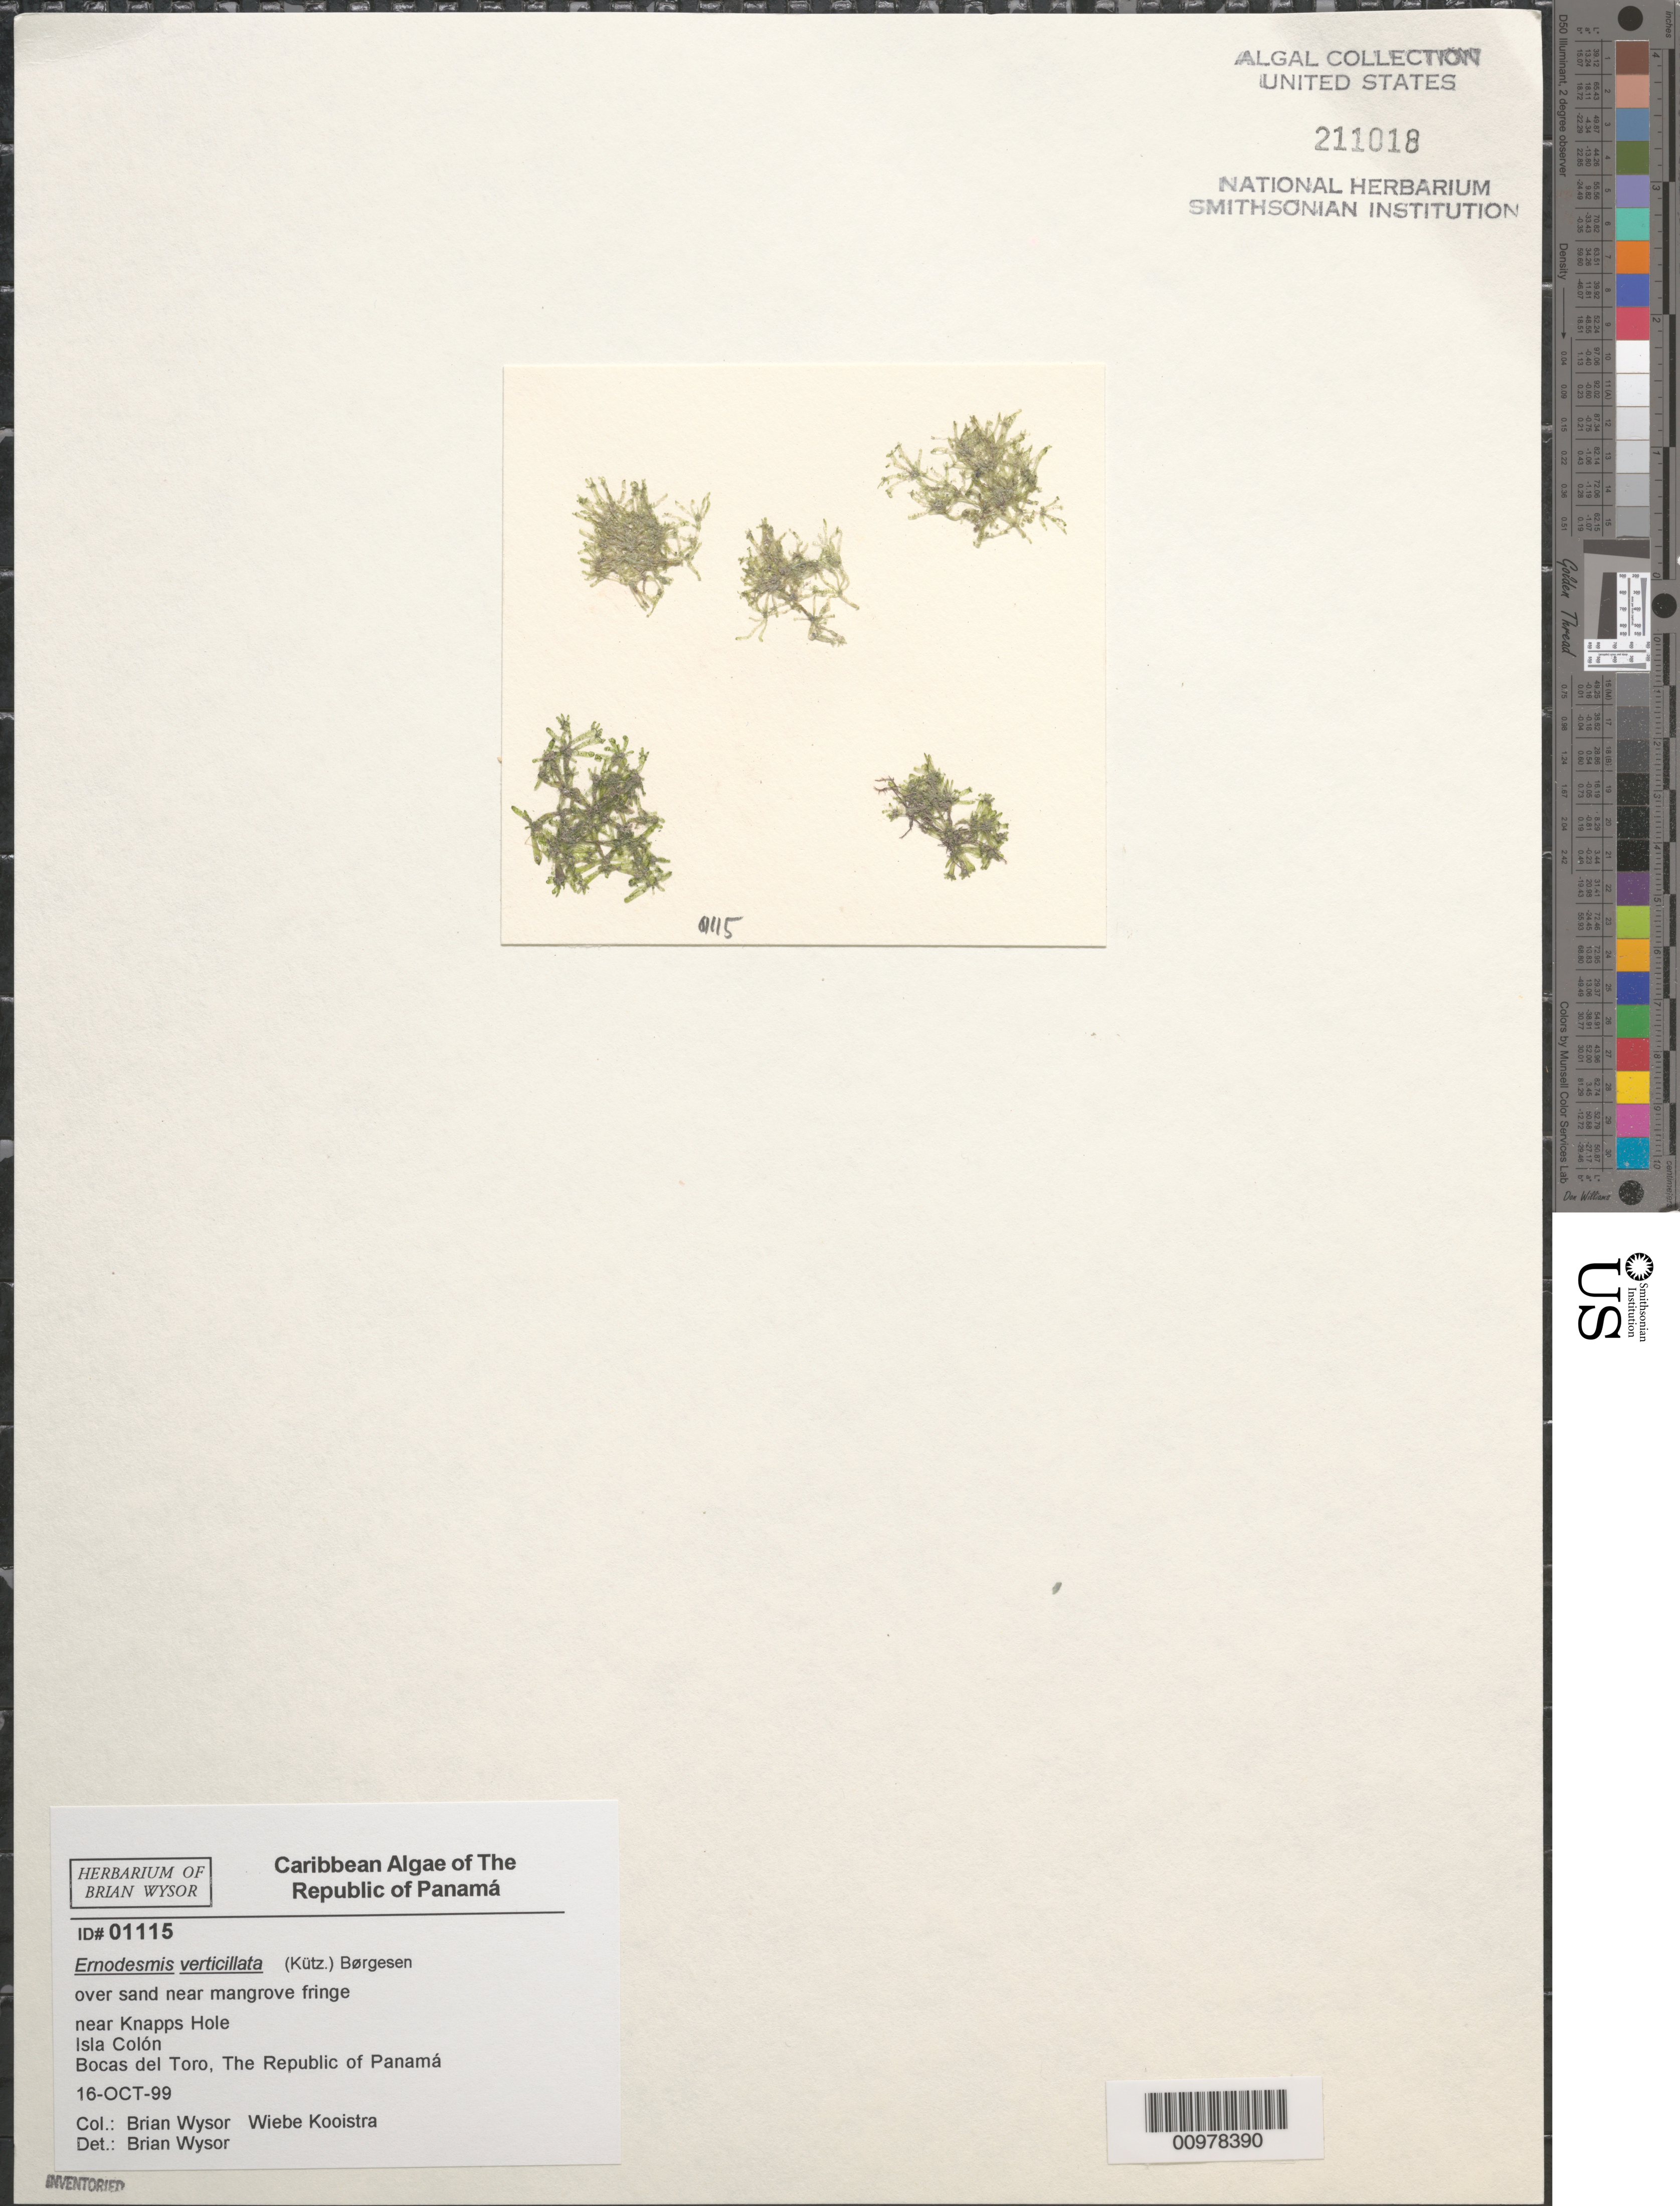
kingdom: Plantae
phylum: Chlorophyta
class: Ulvophyceae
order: Siphonocladales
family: Siphonocladaceae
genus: Ernodesmis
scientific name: Ernodesmis verticillata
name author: (Kütz.) Børgesen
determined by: Wysor, B.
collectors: B. Wysor & W. Kooistra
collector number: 01115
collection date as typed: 16 Oct 1999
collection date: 1999-10-16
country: Panama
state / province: Bocas del Toro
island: Colón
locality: Near Knapps Hole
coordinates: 9 23' 20" N, 82 18' 30" W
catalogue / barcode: US 211018